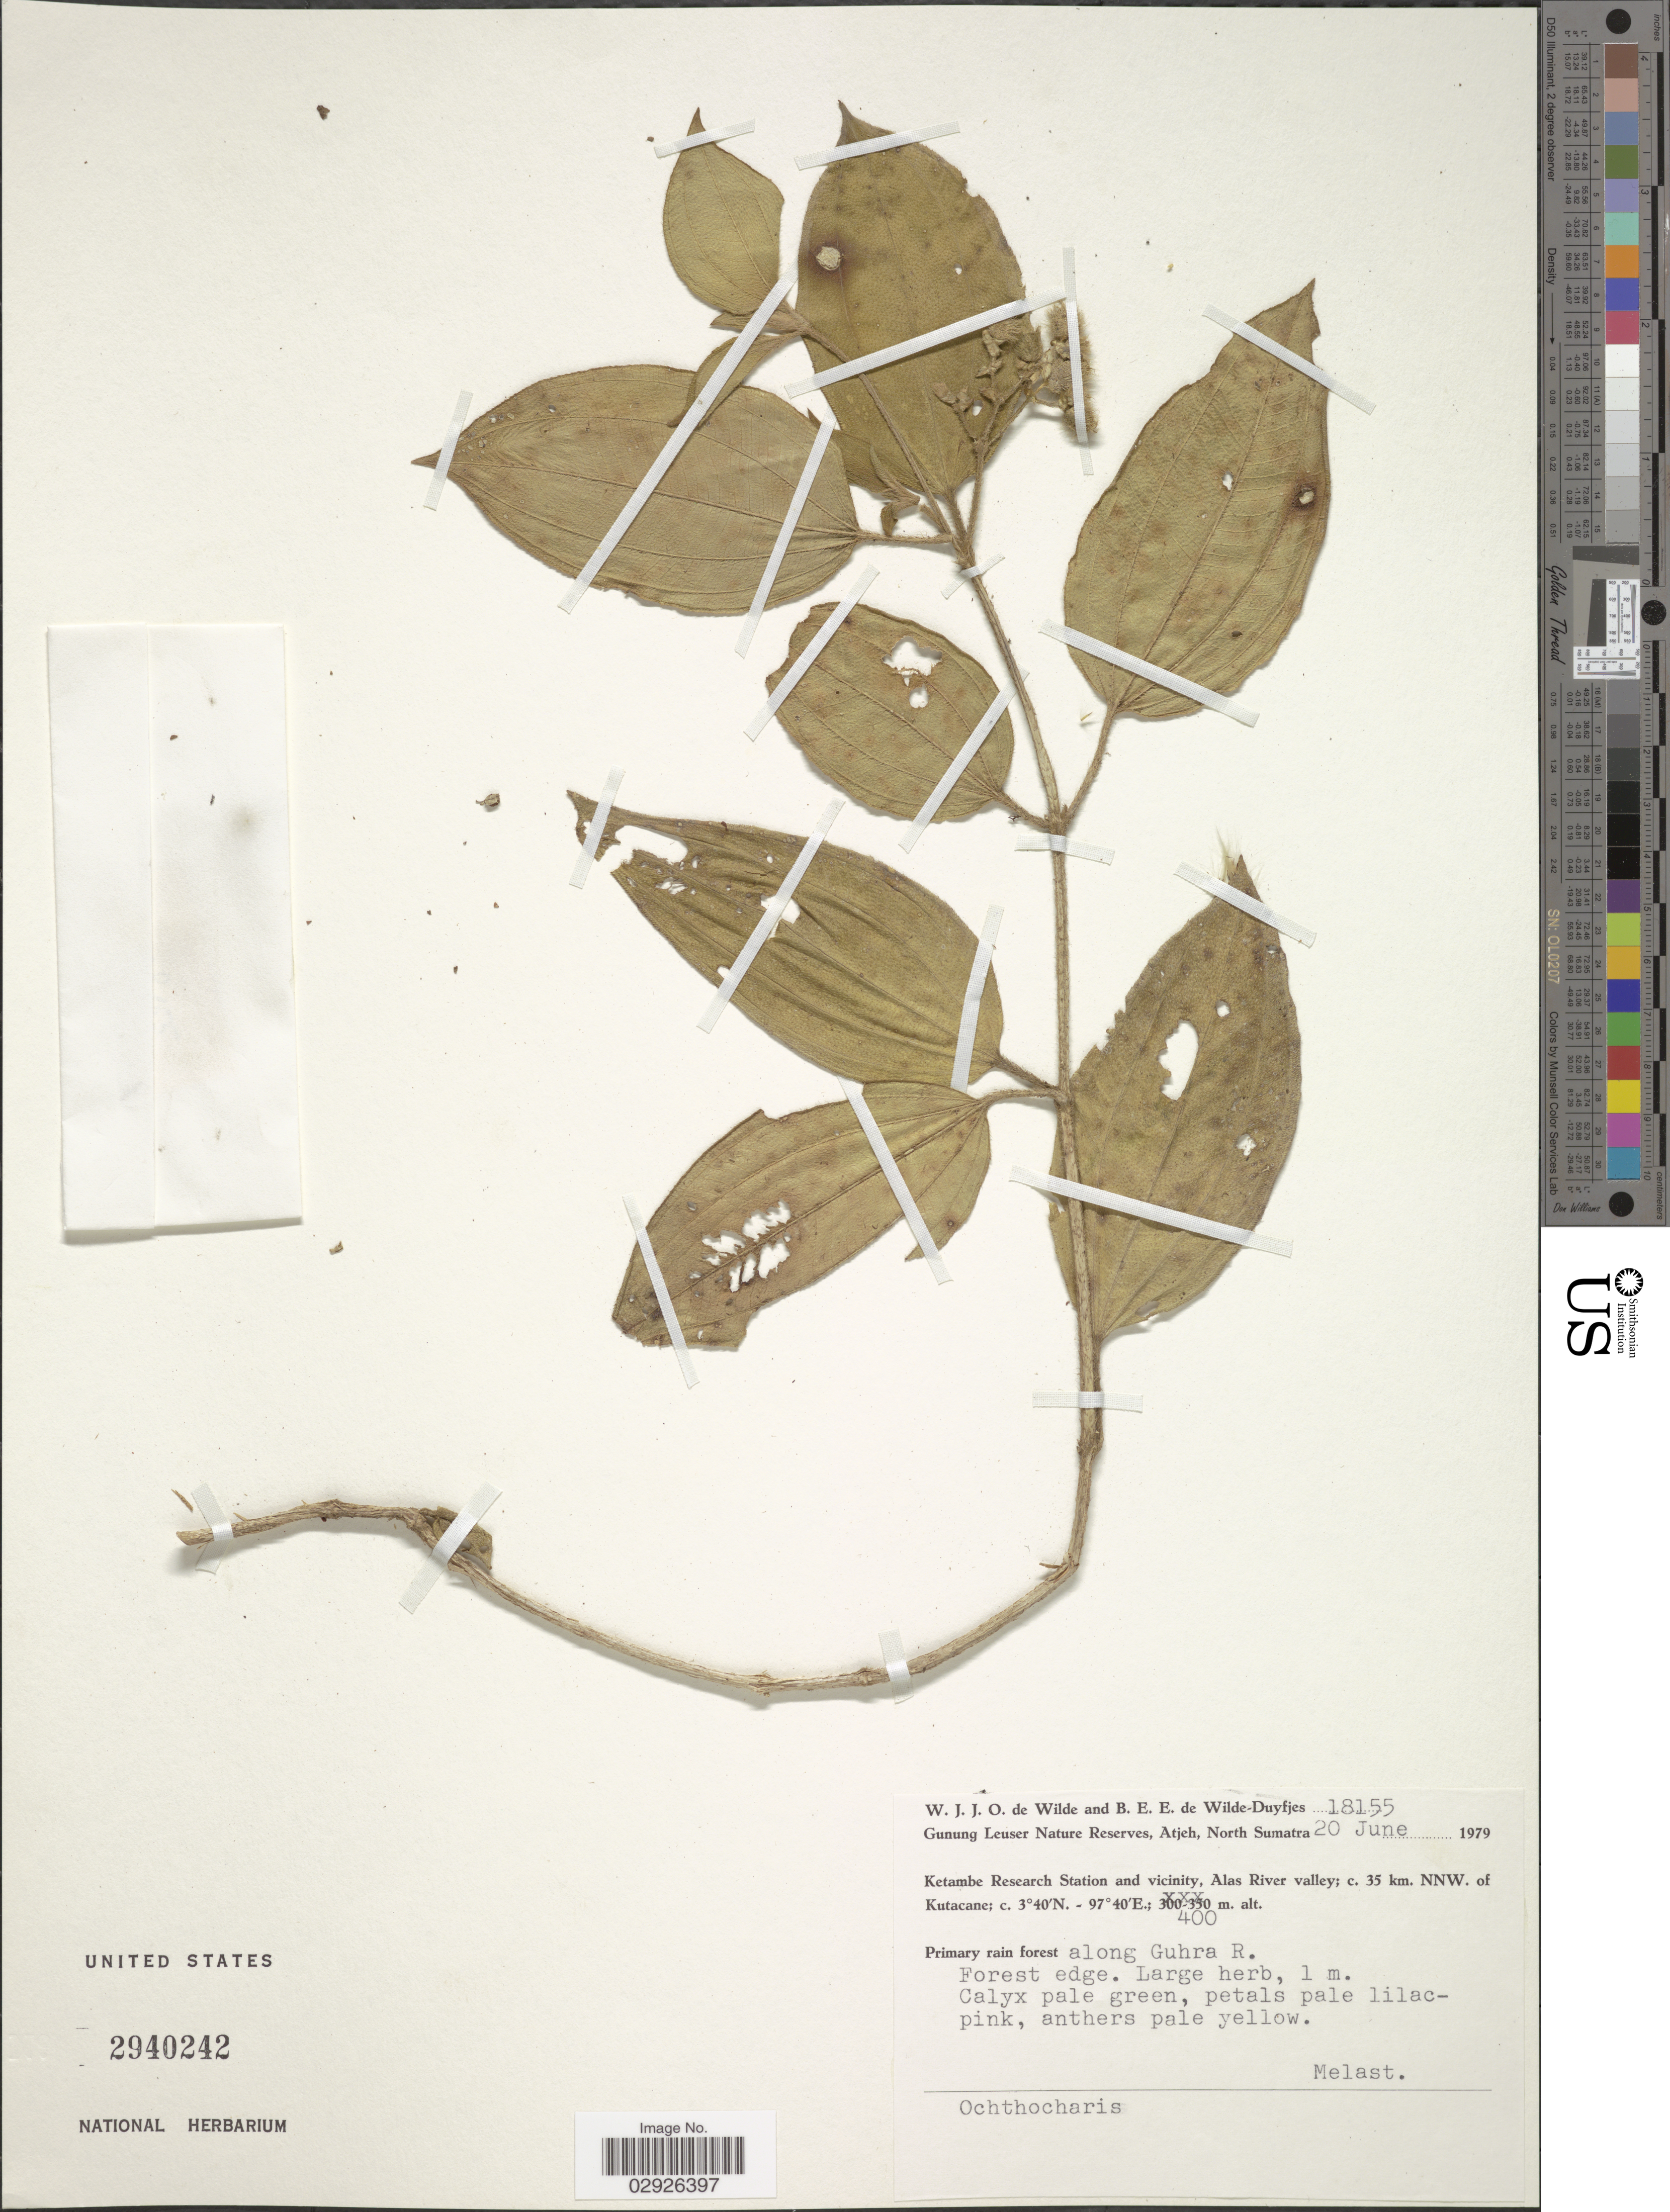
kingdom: Plantae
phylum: Tracheophyta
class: Magnoliopsida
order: Myrtales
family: Melastomataceae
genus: Ochthocharis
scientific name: Ochthocharis sp.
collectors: W. J. de Wilde & B. E. de Wilde-Duyfjes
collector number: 18155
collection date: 1979-06-20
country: Indonesia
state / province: Sumatra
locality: Gunung Leuser Nature Reserve, Atjeh, North Sumatra, Ketambe Research Station and vicinity, Alas River valley; c. 35 km. NNW of Kutacane. Along Guhra R. Forest edge.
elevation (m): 400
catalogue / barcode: US 2940242